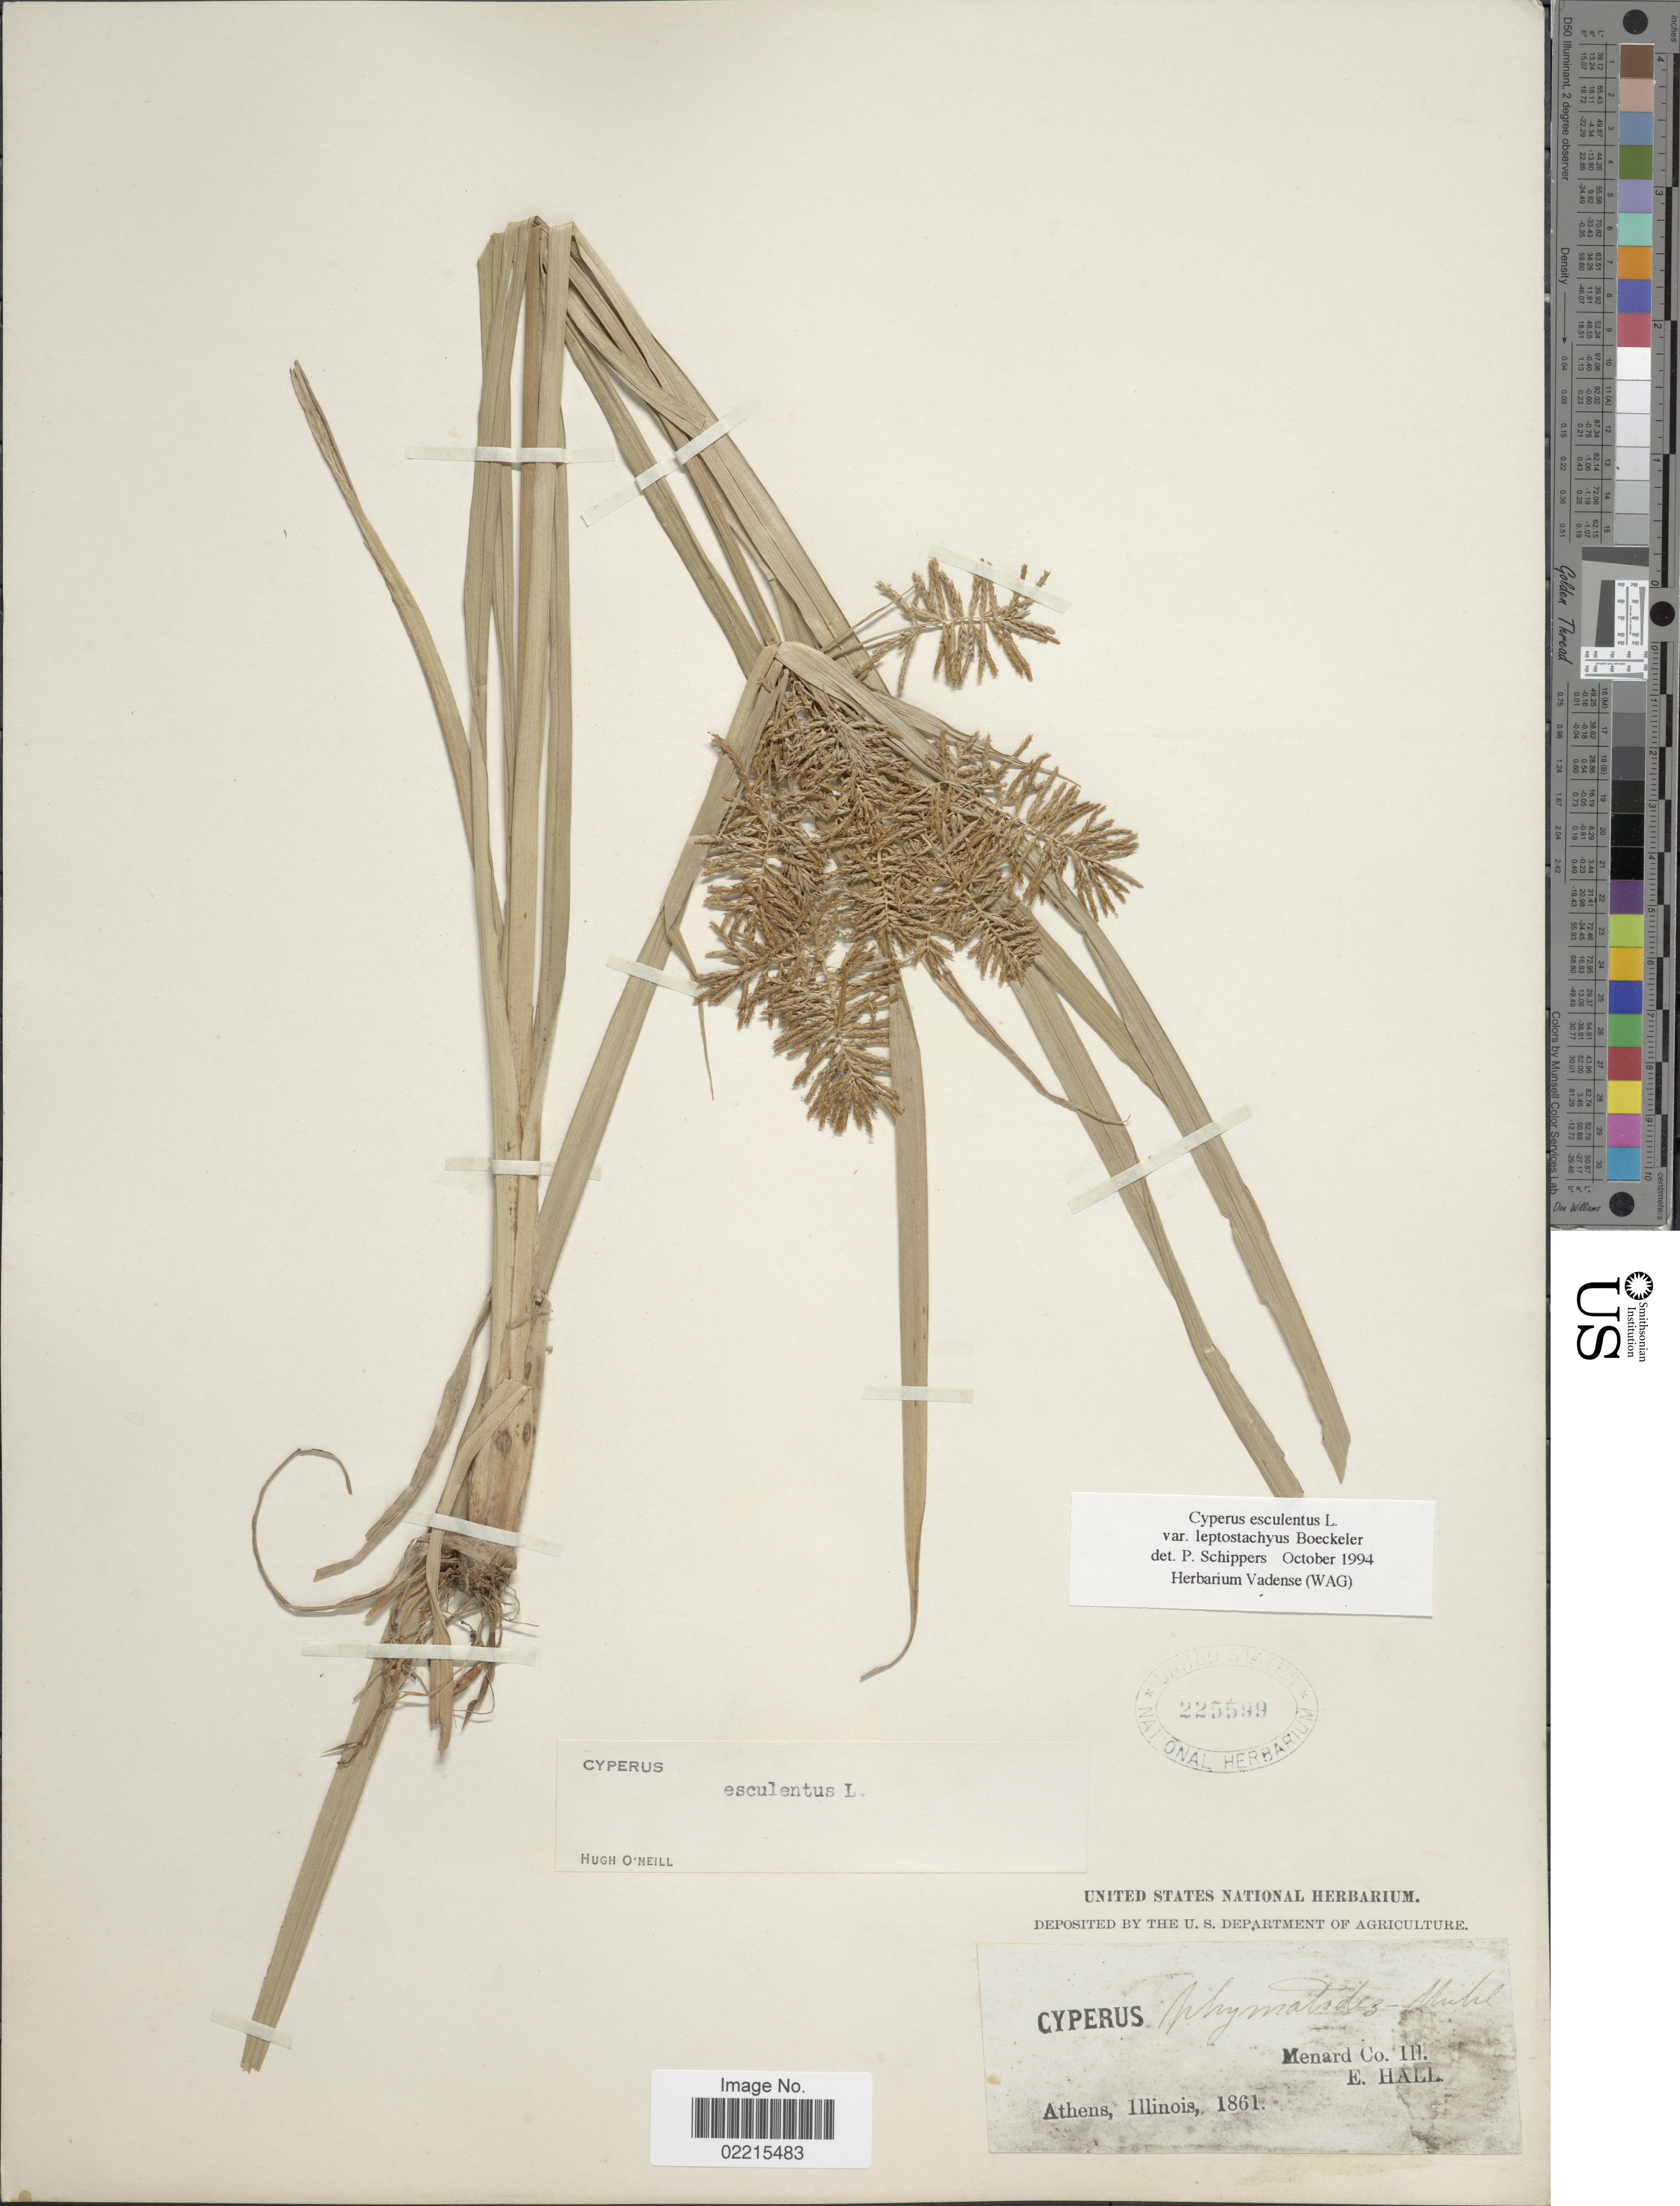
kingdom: Plantae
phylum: Tracheophyta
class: Liliopsida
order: Poales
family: Cyperaceae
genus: Cyperus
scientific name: Cyperus esculentus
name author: L.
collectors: E. Hall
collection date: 1861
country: United States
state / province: Illinois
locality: Menard Co. Athens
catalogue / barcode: US 225599